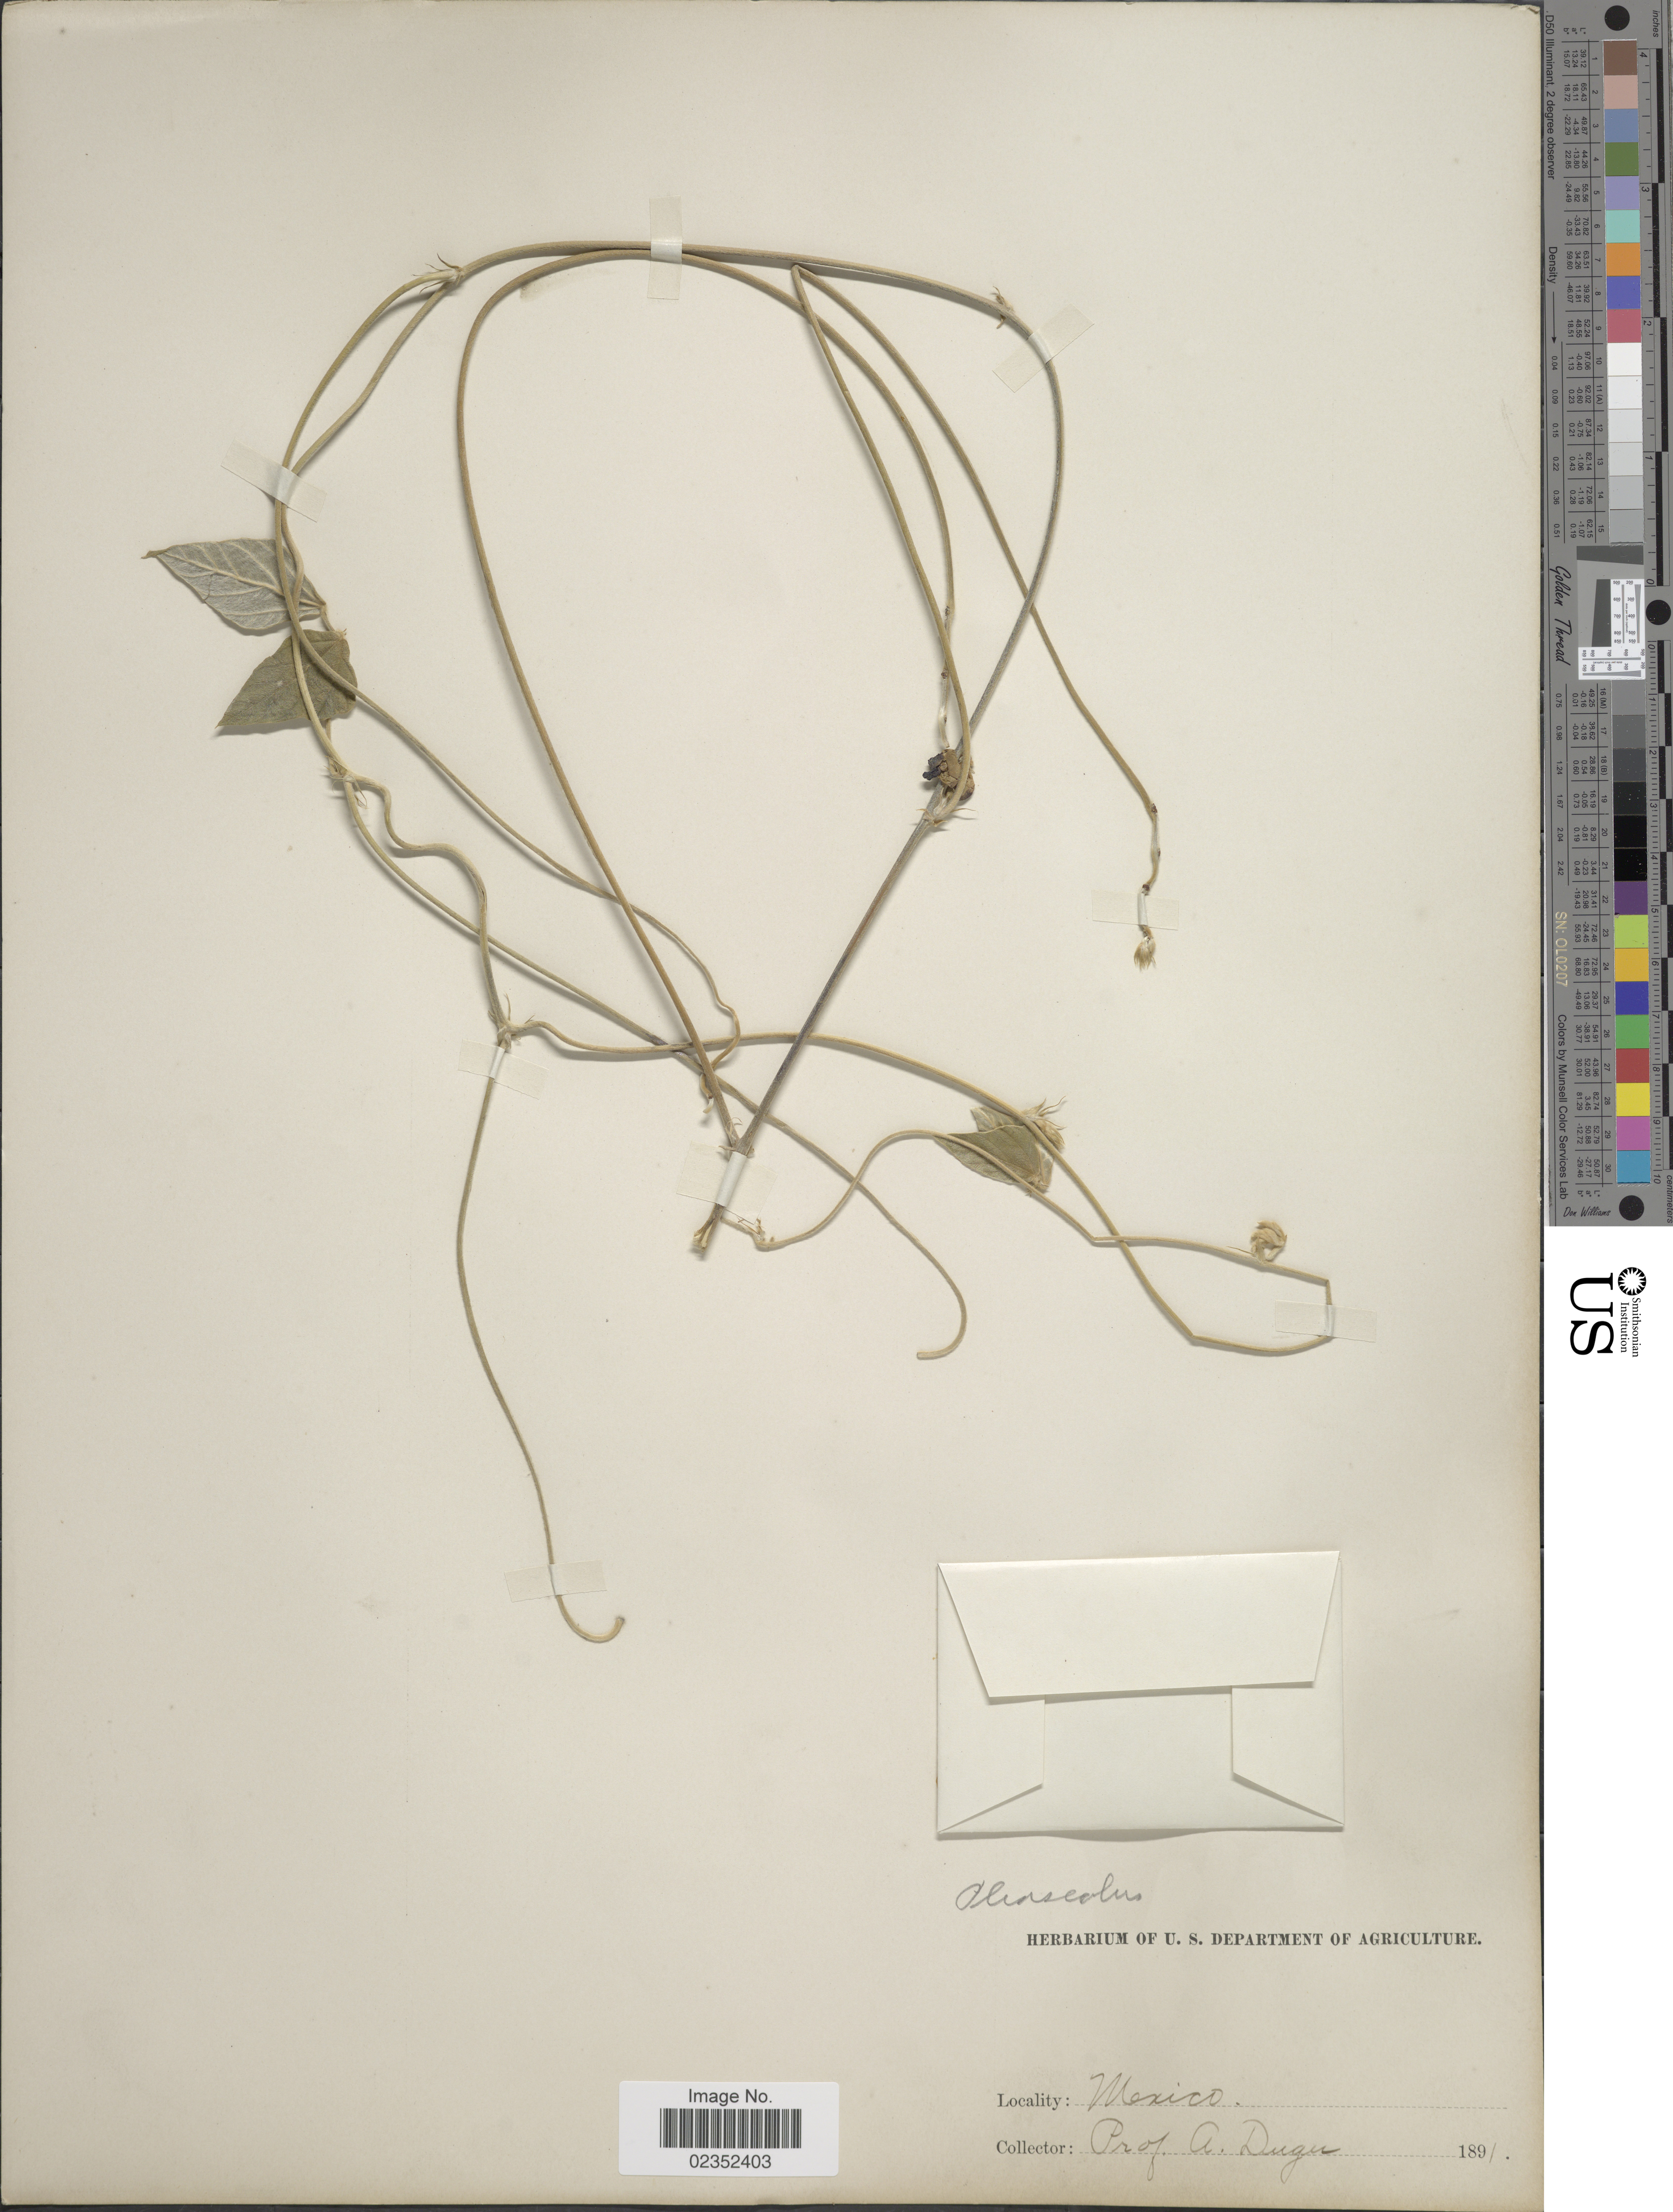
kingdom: Plantae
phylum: Tracheophyta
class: Magnoliopsida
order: Fabales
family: Fabaceae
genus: Macroptilium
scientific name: Macroptilium atropurpureum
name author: (DC.) Urb.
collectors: A. Duges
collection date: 1891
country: Mexico